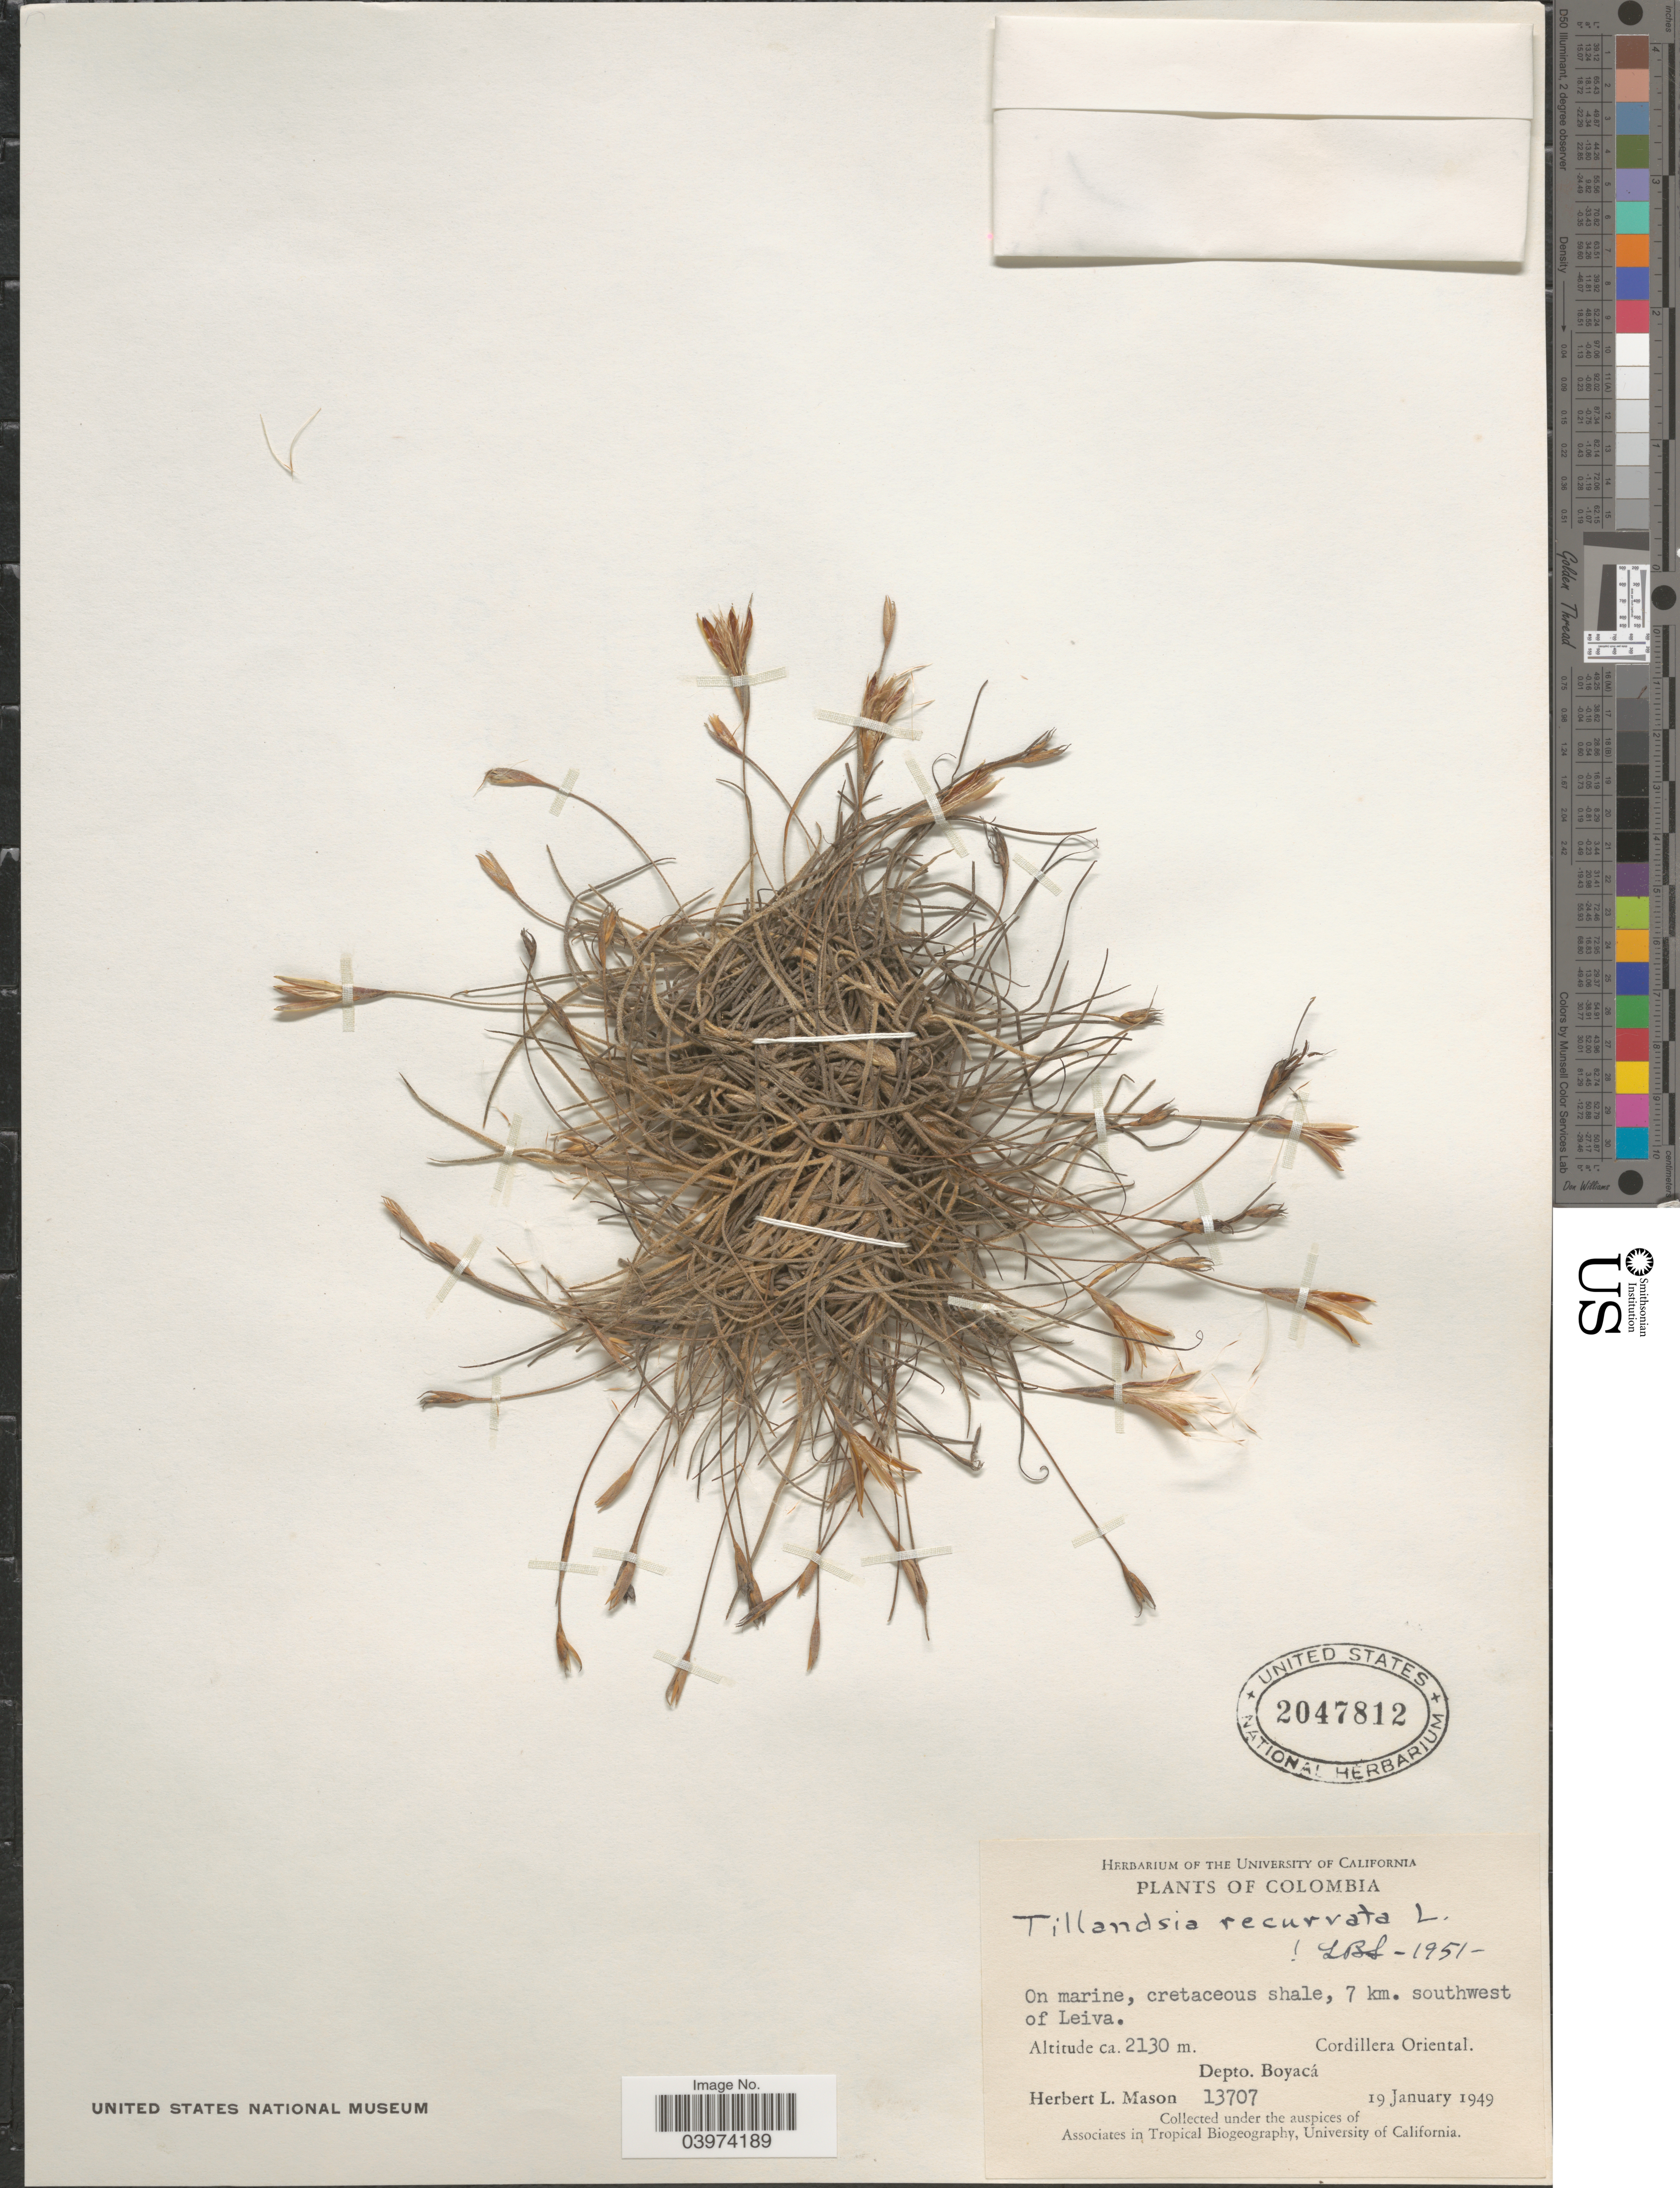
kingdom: Plantae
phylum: Tracheophyta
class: Liliopsida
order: Poales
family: Bromeliaceae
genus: Tillandsia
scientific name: Tillandsia recurvata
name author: L.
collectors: H. L. Mason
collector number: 13707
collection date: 1949-01-19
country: Colombia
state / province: Boyacá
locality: On marine, cretaceous shale, 7 km. southwest of Leiva. Cordillera Oriental. Depto. Boyacá.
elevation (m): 2130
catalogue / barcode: US 2047812